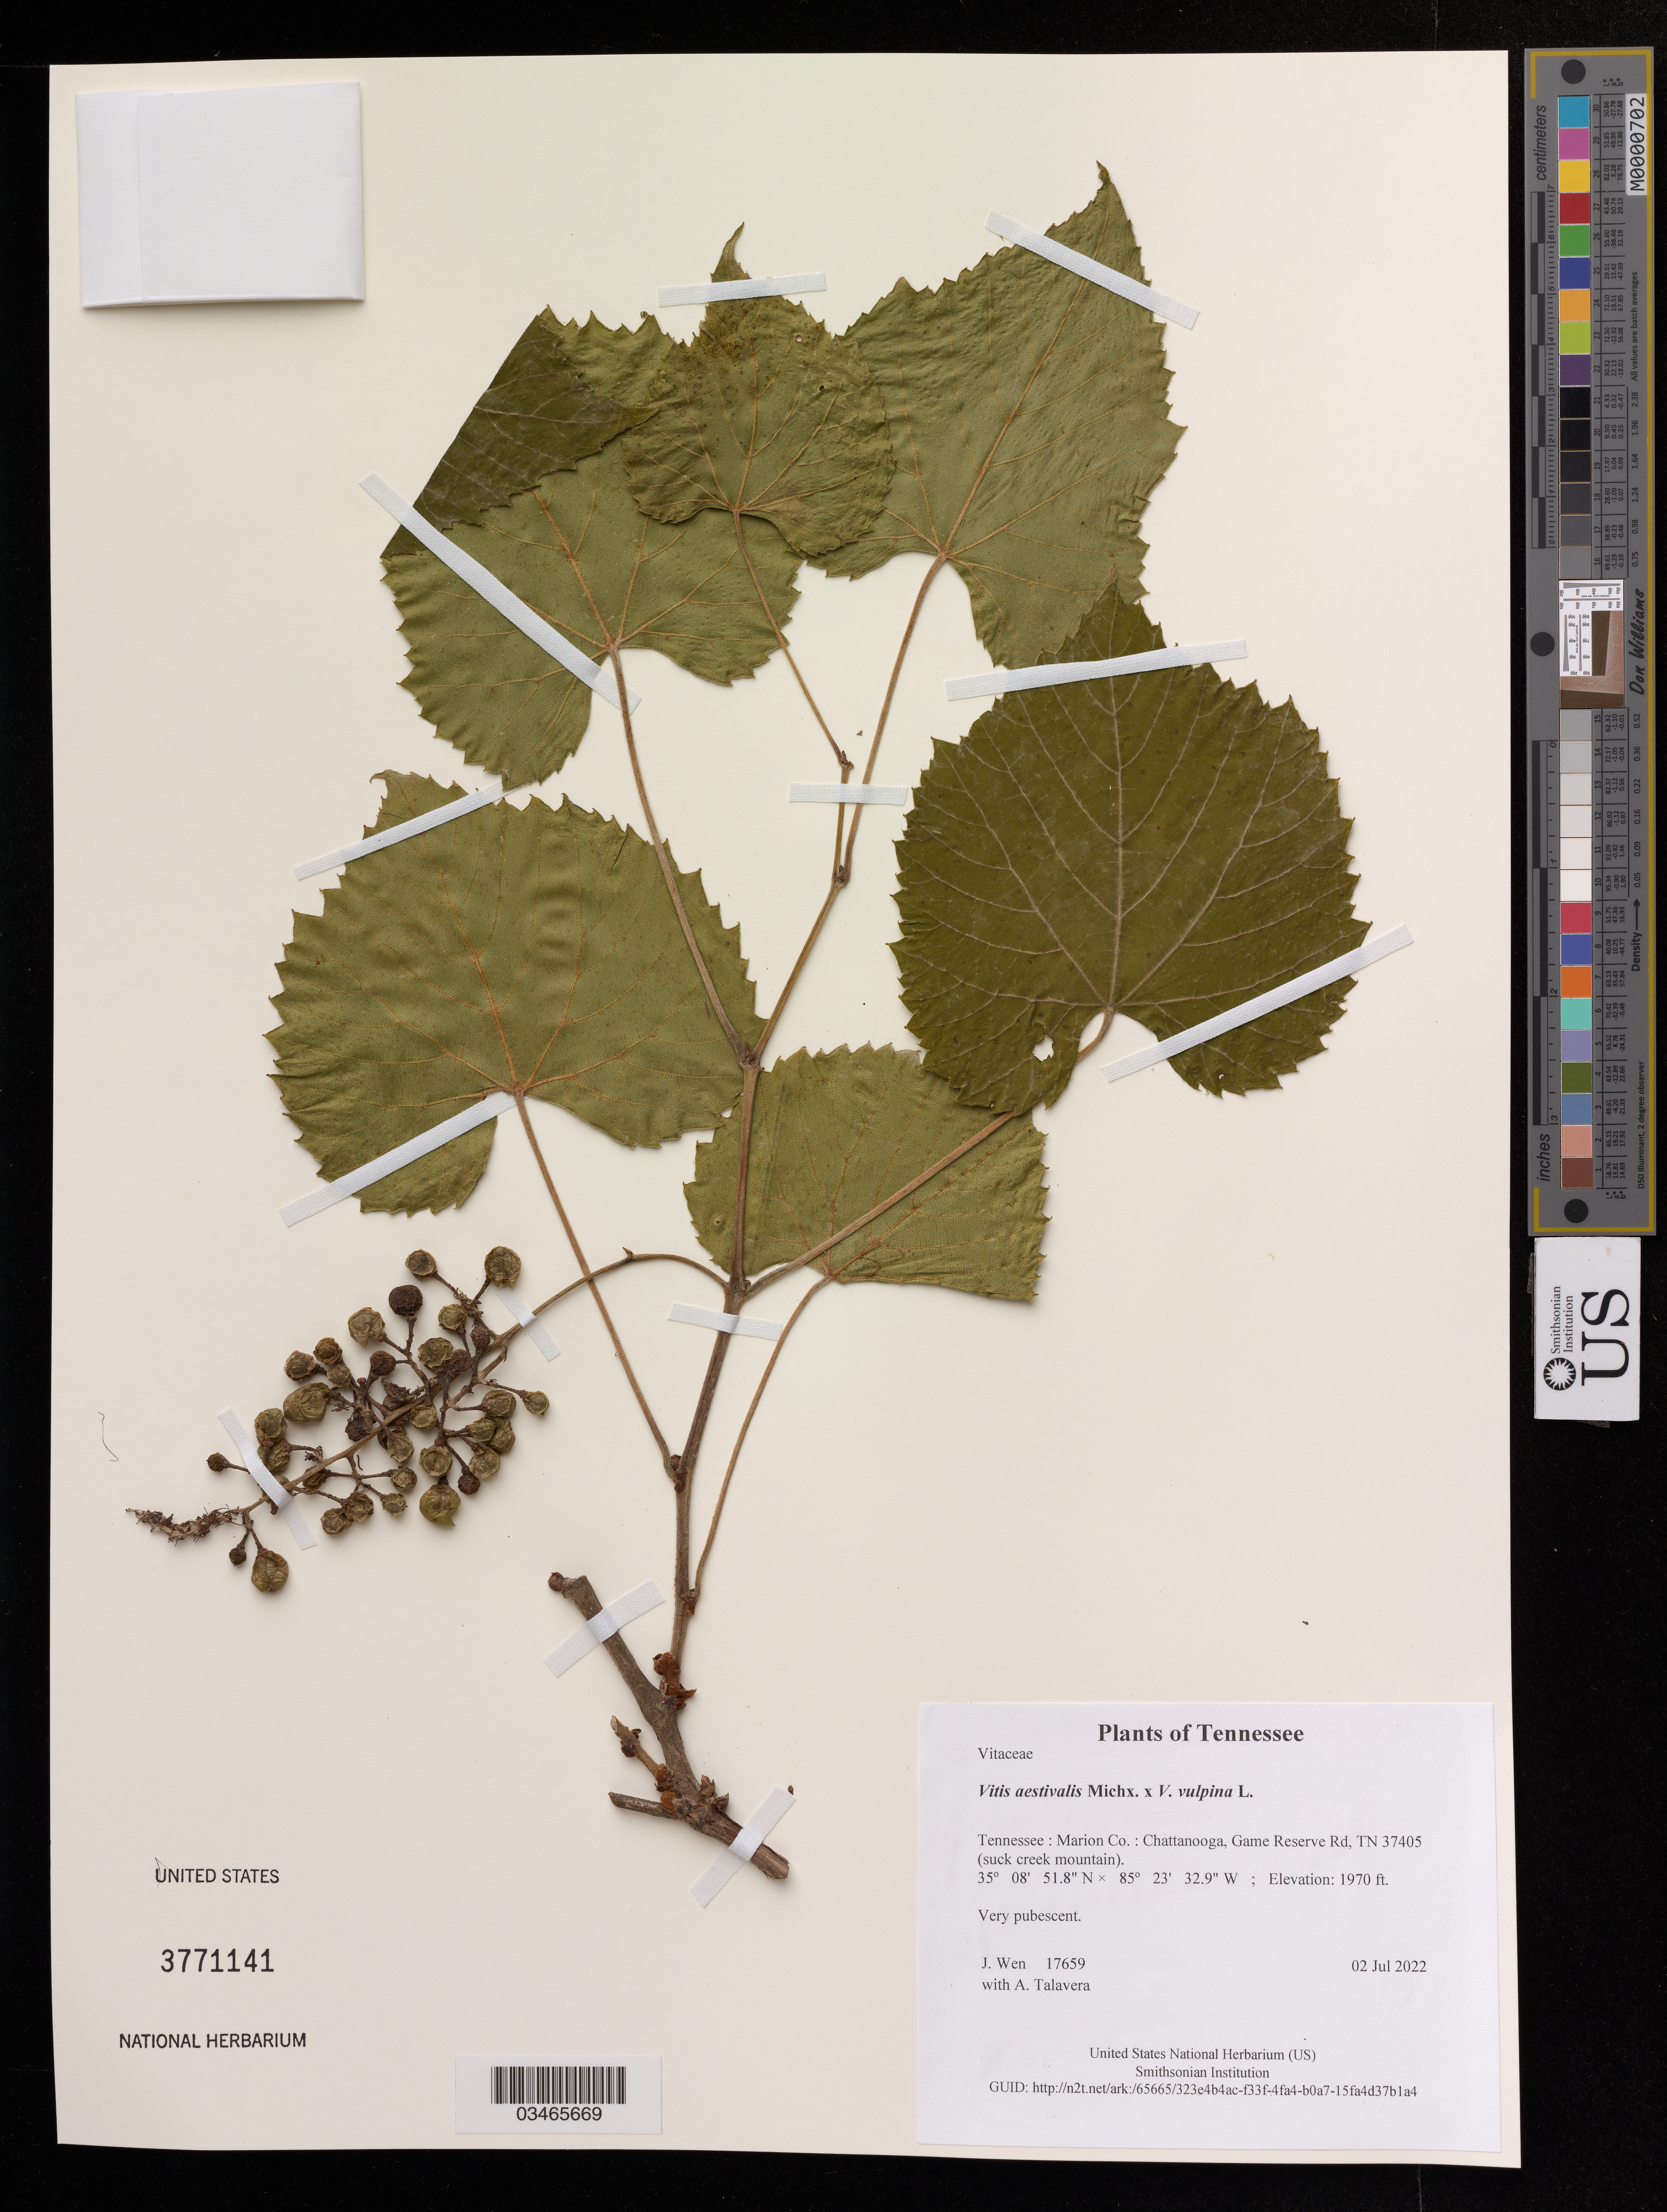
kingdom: Plantae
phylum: Tracheophyta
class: Magnoliopsida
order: Vitales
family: Vitaceae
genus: Vitis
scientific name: Vitis aestivalis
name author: Michx.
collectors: J. Wen & A. Talavera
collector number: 17659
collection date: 2022-07-02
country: United States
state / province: Tennessee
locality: Marion Co.: Chattanooga. Game Reserve Rd, TN 37405.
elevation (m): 600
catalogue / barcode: US 3771141